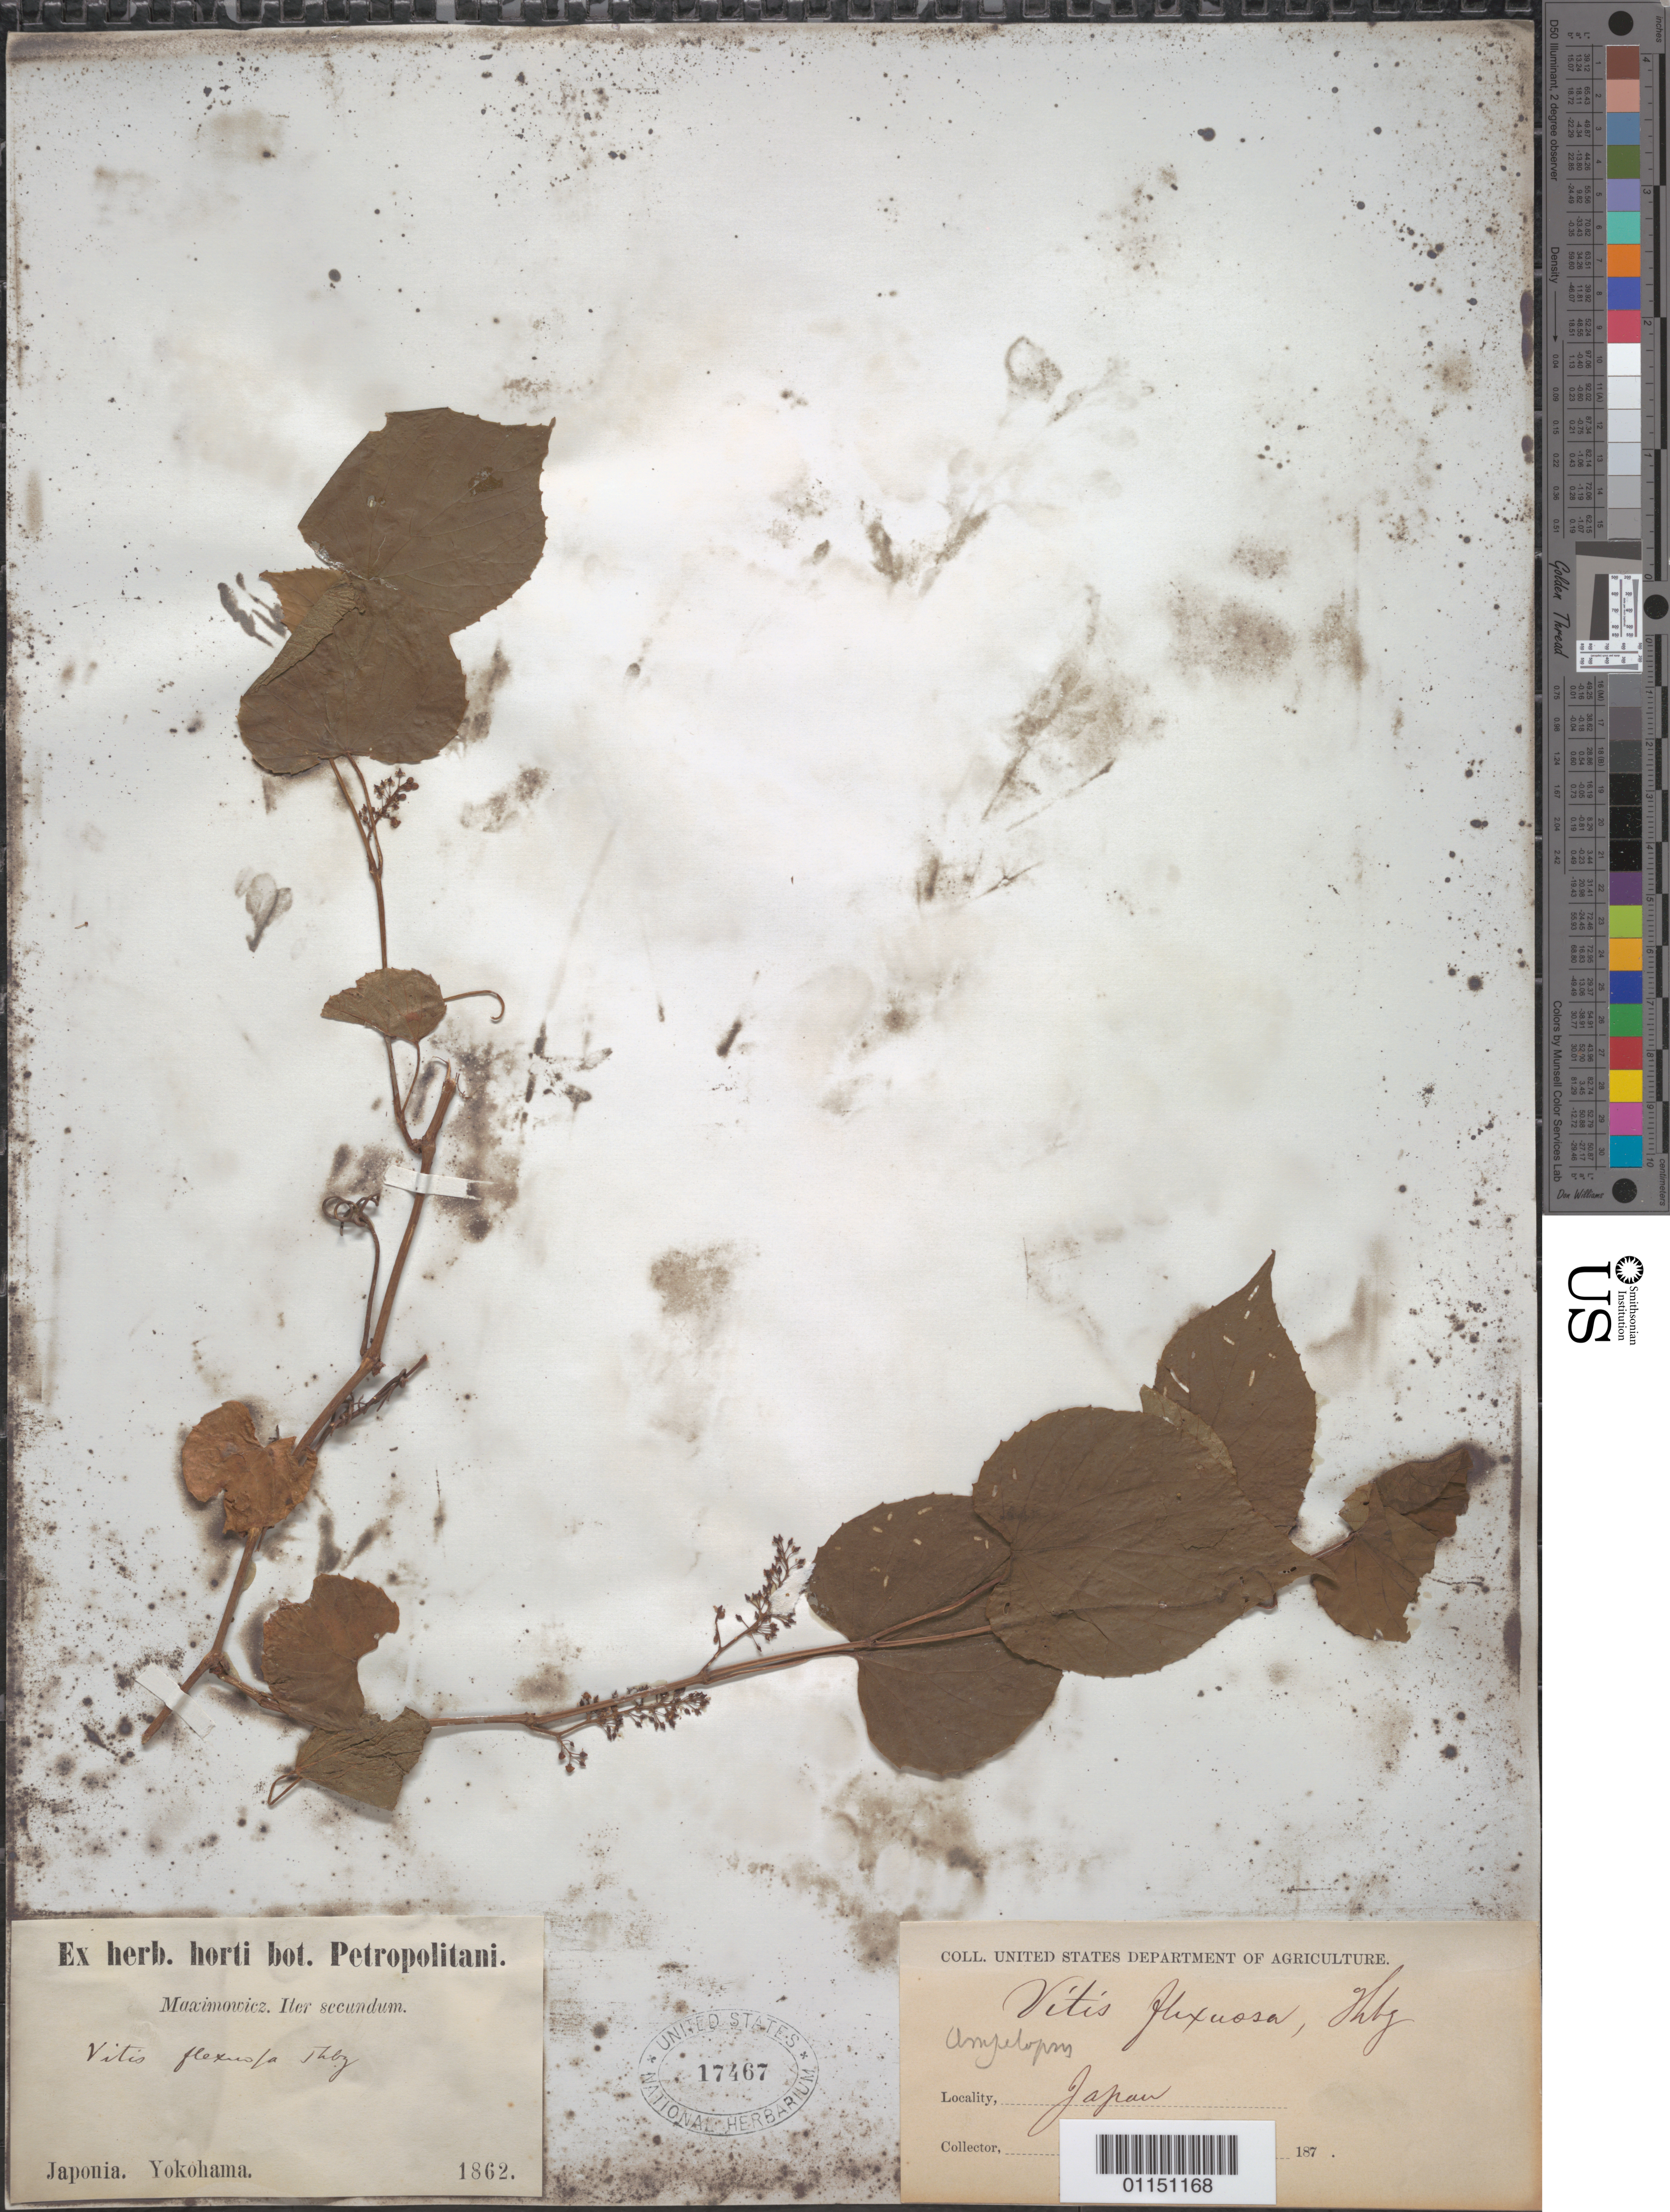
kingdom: Plantae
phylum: Tracheophyta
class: Magnoliopsida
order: Vitales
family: Vitaceae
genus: Vitis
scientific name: Vitis flexuosa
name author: Thunb.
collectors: Y. Yokohama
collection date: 1862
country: Japan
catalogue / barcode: US 17467